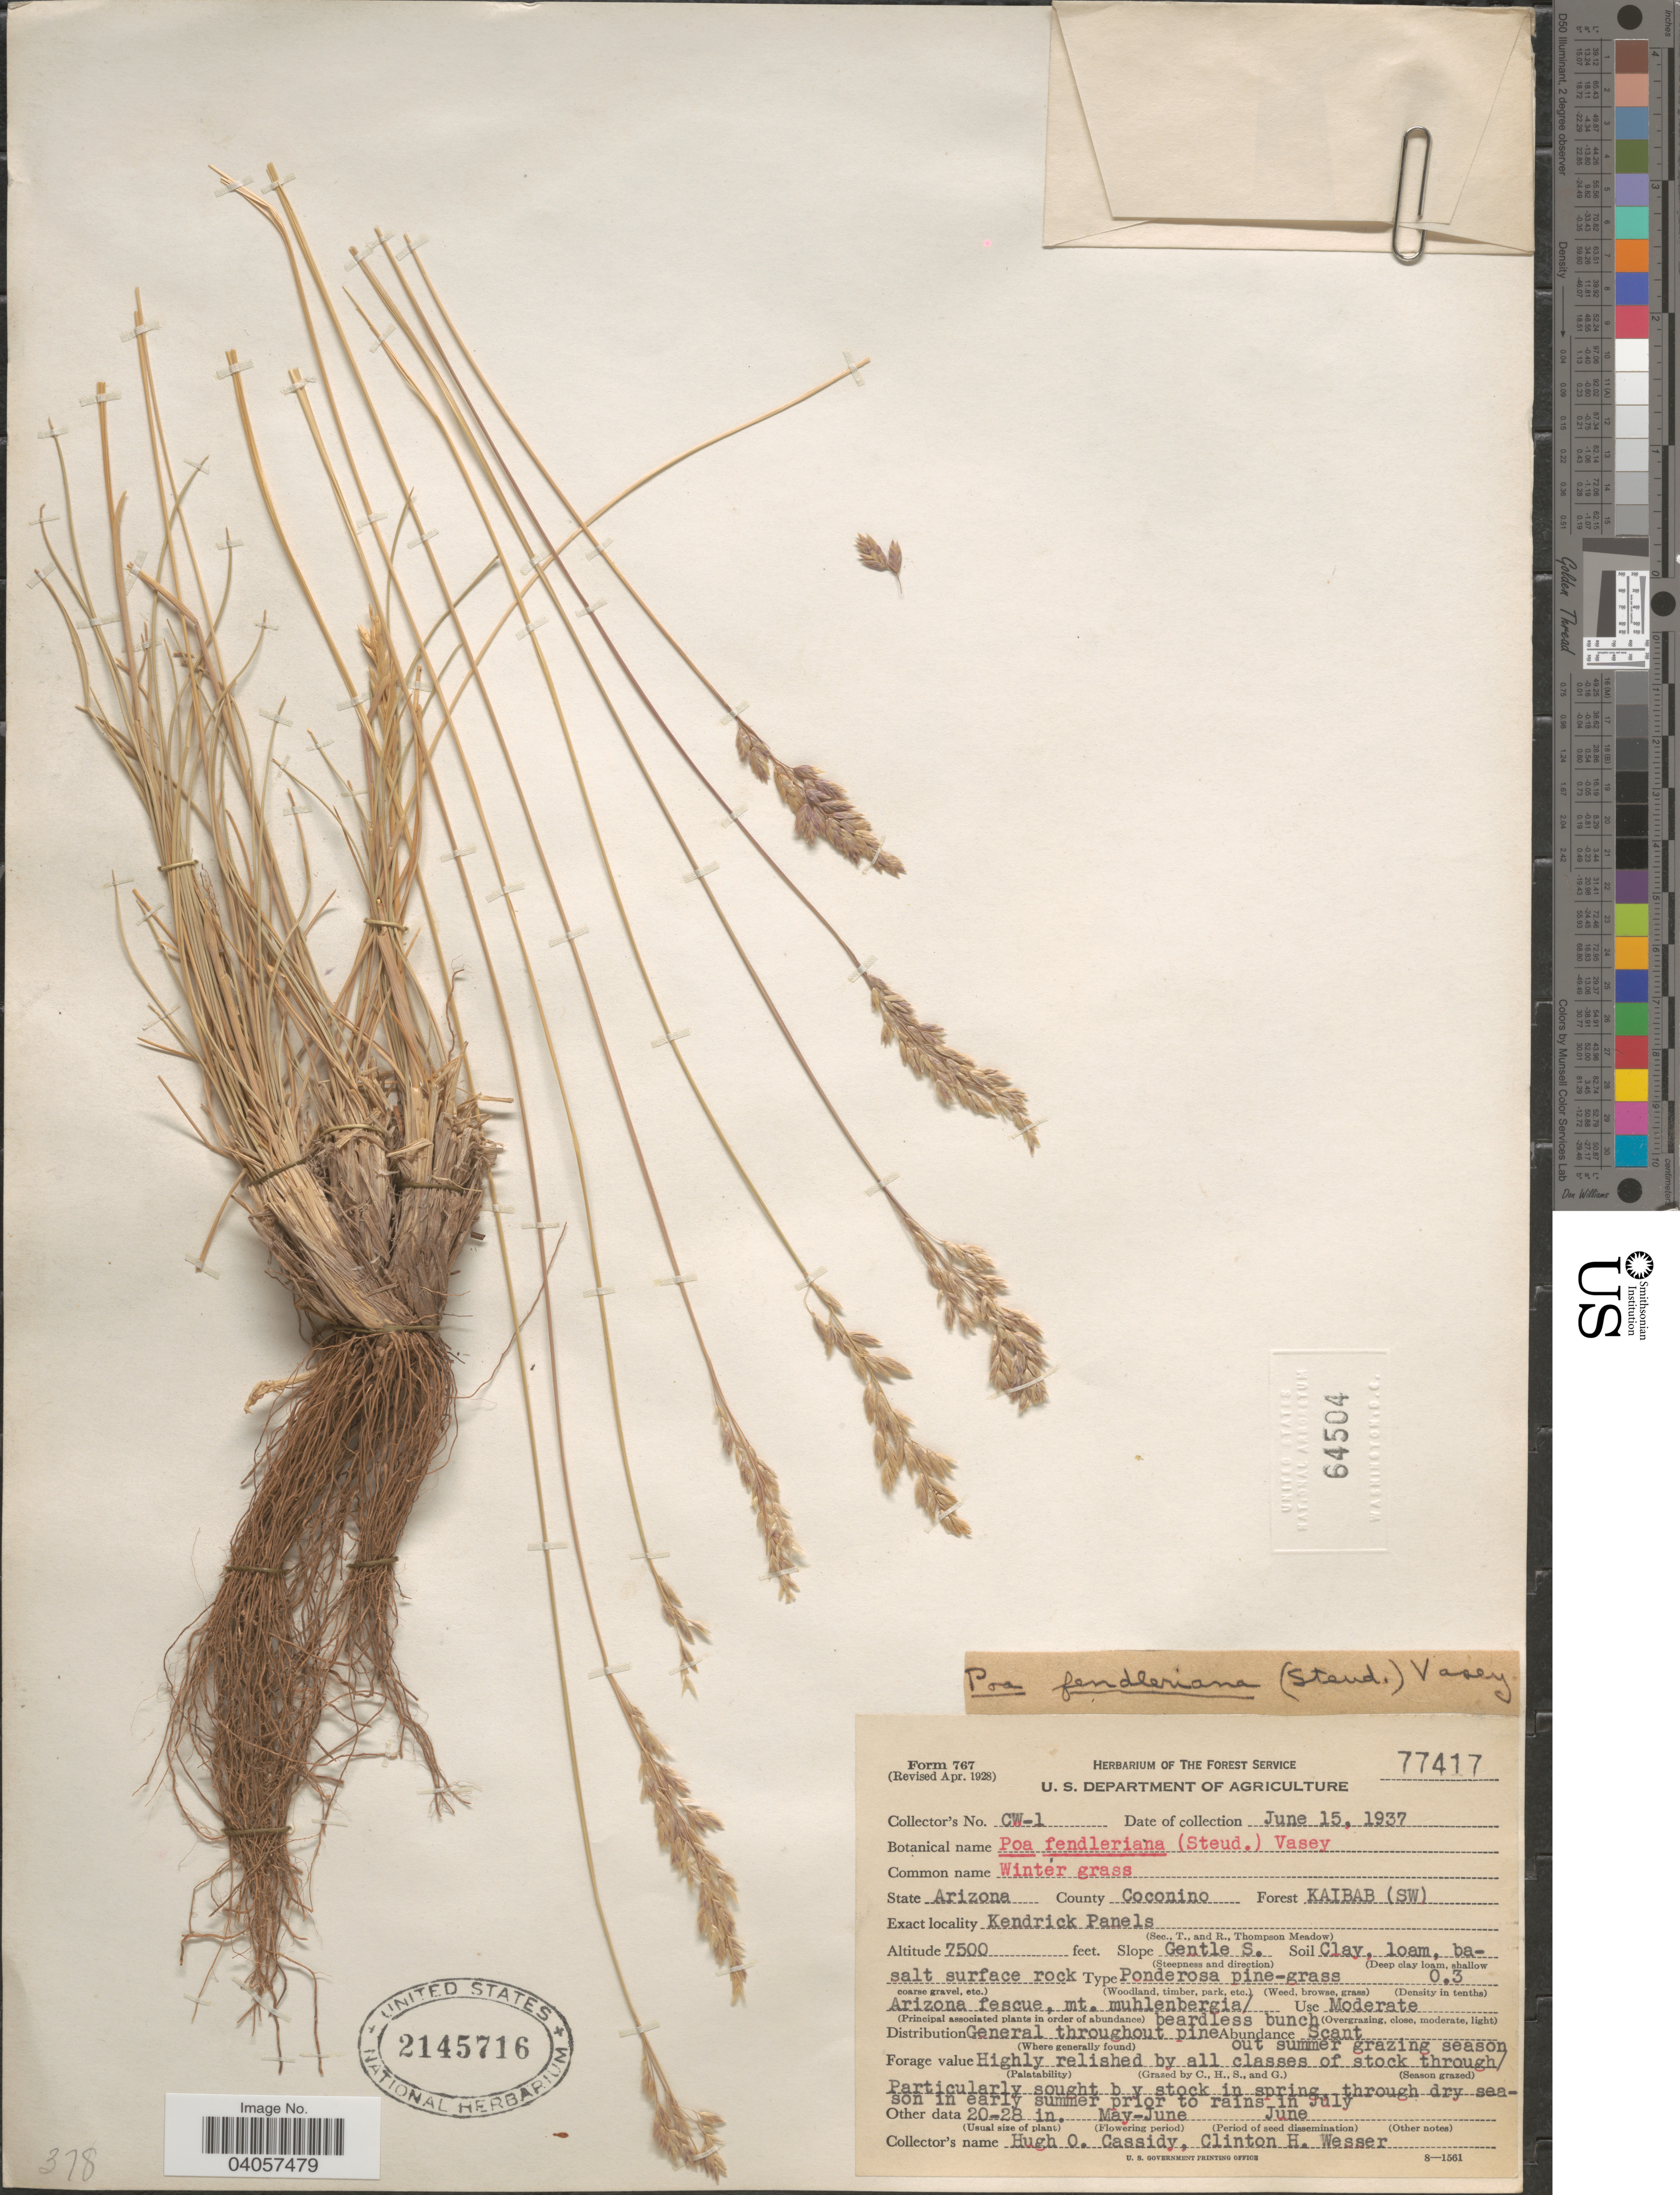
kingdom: Plantae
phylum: Tracheophyta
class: Liliopsida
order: Poales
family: Poaceae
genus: Poa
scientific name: Poa fendleriana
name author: (Steud.) Vasey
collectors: H. Cassidy & C. Wesser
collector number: CW-1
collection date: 1937-06-15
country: United States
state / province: Arizona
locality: County Coconino. Forest Kaibab (SW). Kendrick Panels. Slope Gentle S.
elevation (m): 2286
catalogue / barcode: US 2145716